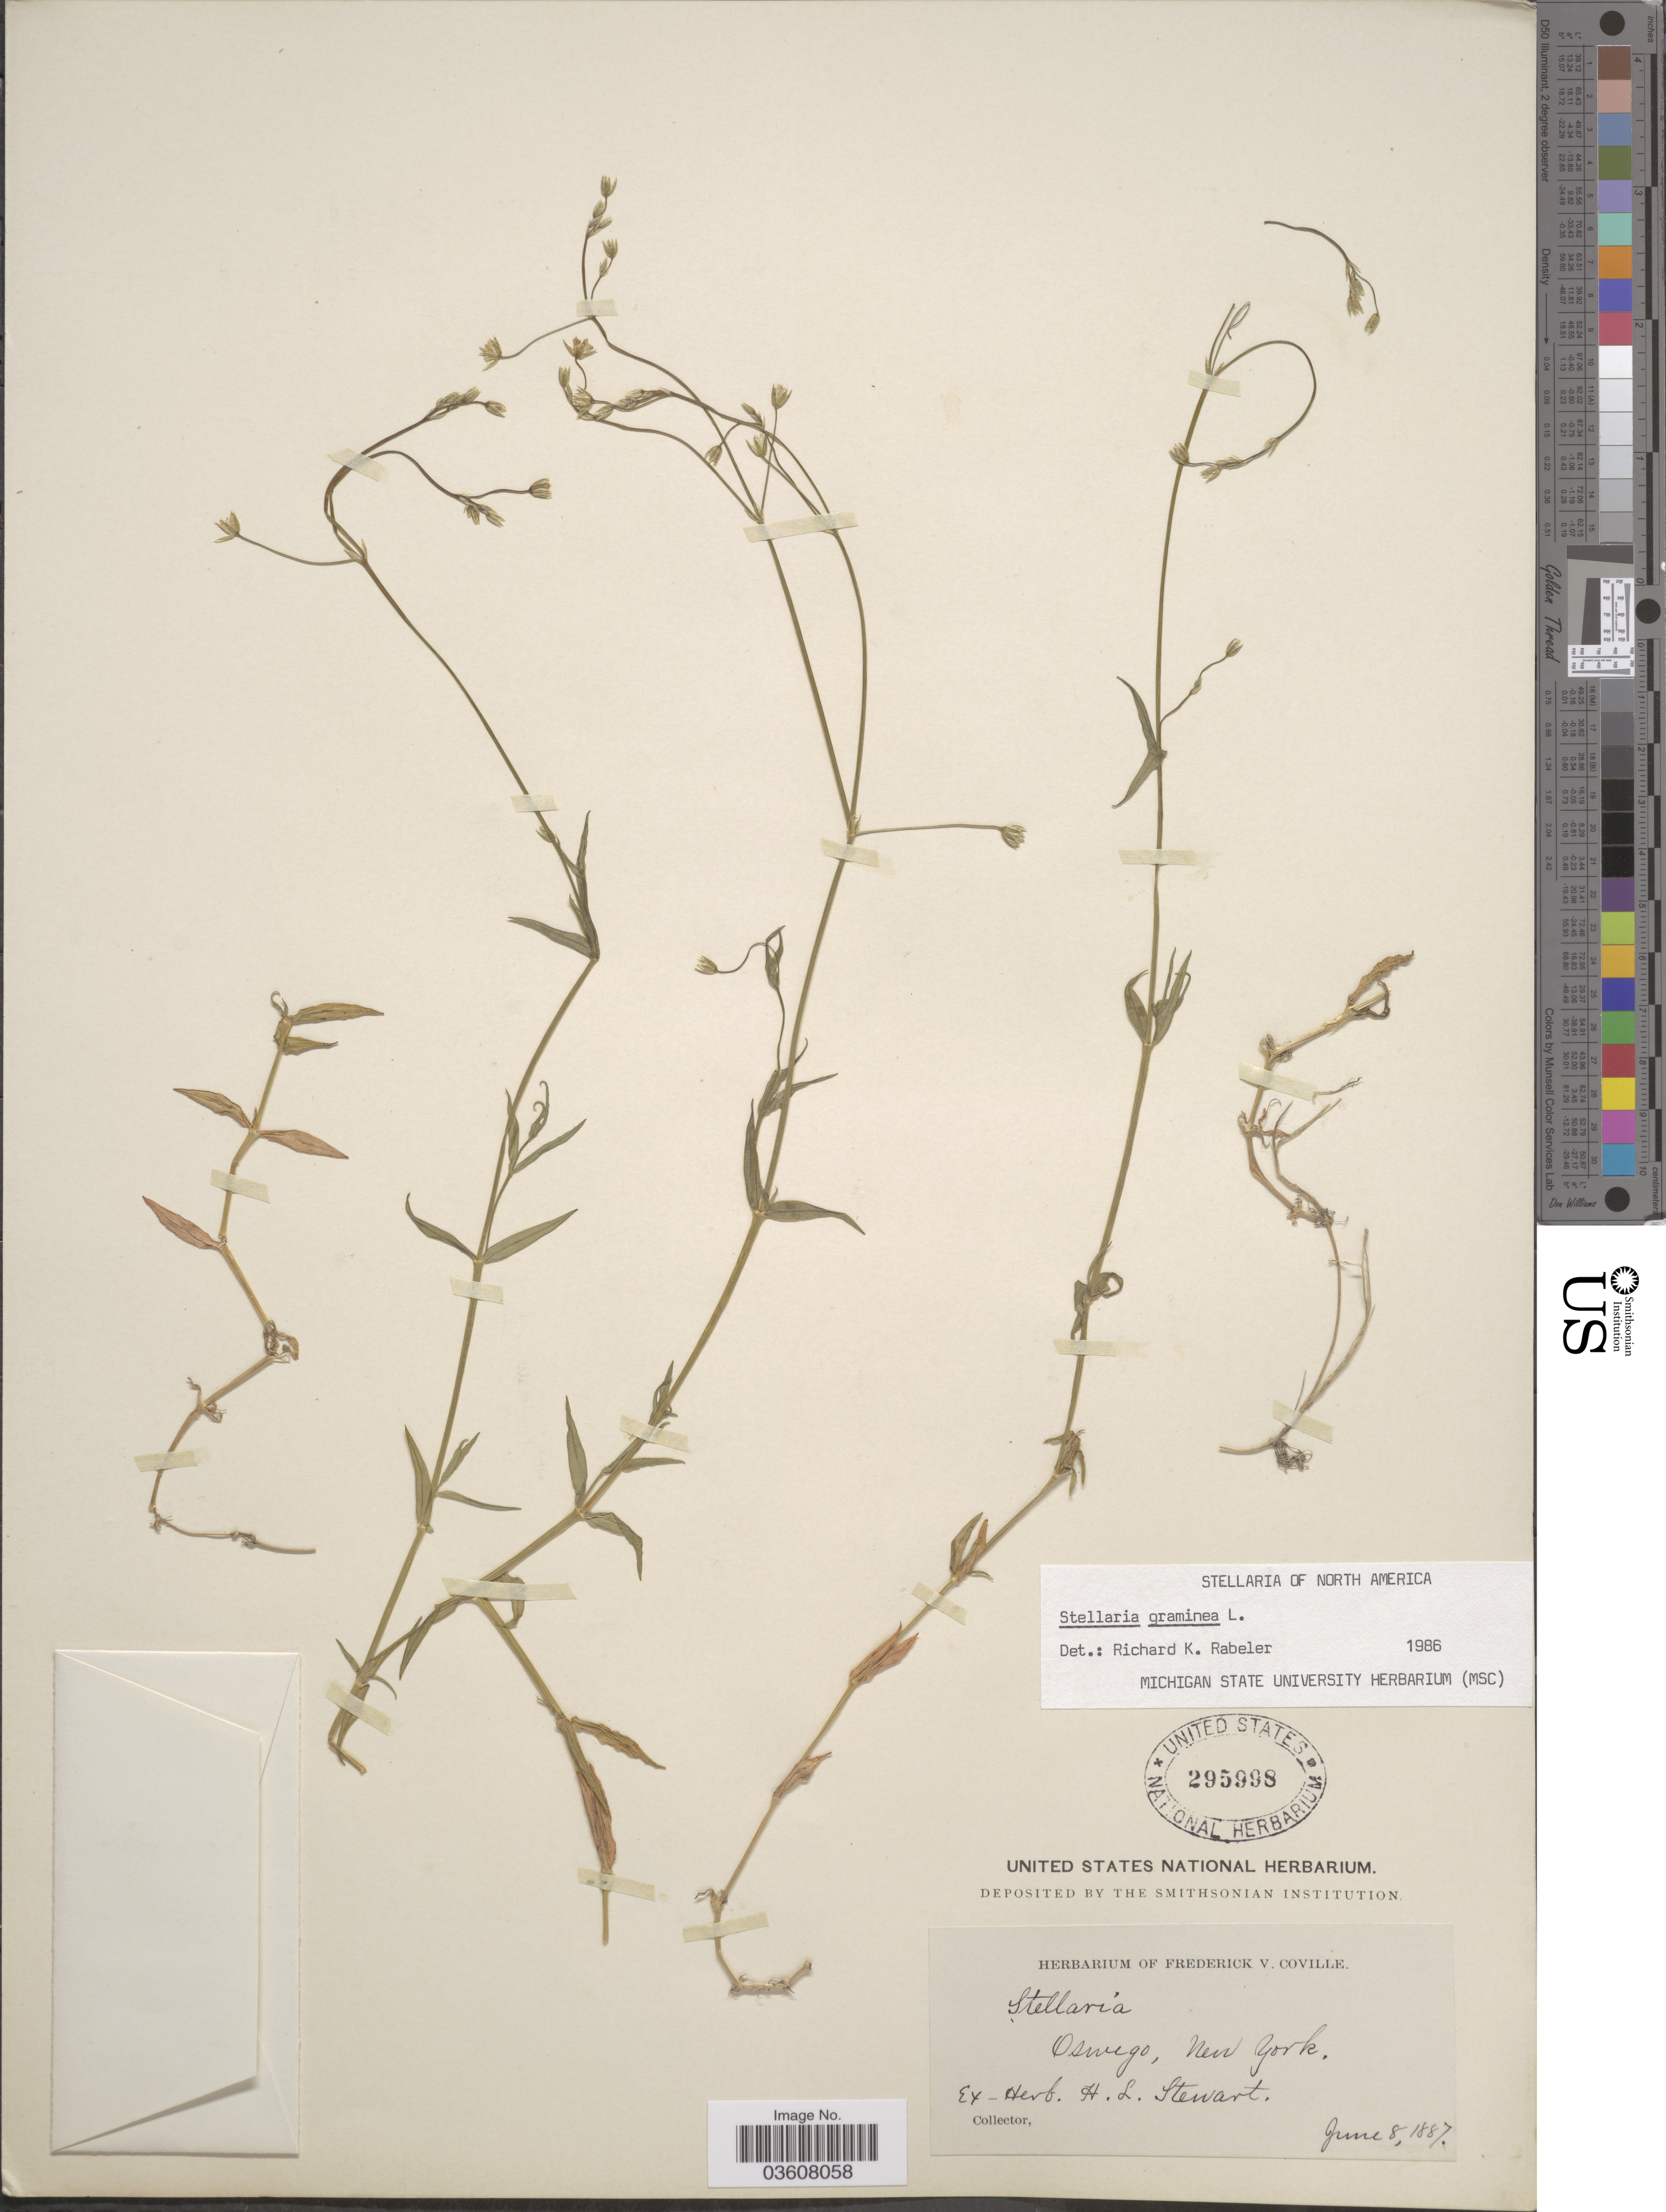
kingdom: Plantae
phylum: Tracheophyta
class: Magnoliopsida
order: Caryophyllales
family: Caryophyllaceae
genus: Stellaria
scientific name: Stellaria graminea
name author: L.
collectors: Ex herb. H. L. Stewart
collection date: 1887-06-08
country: United States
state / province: New York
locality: Oswego.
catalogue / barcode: US 295998